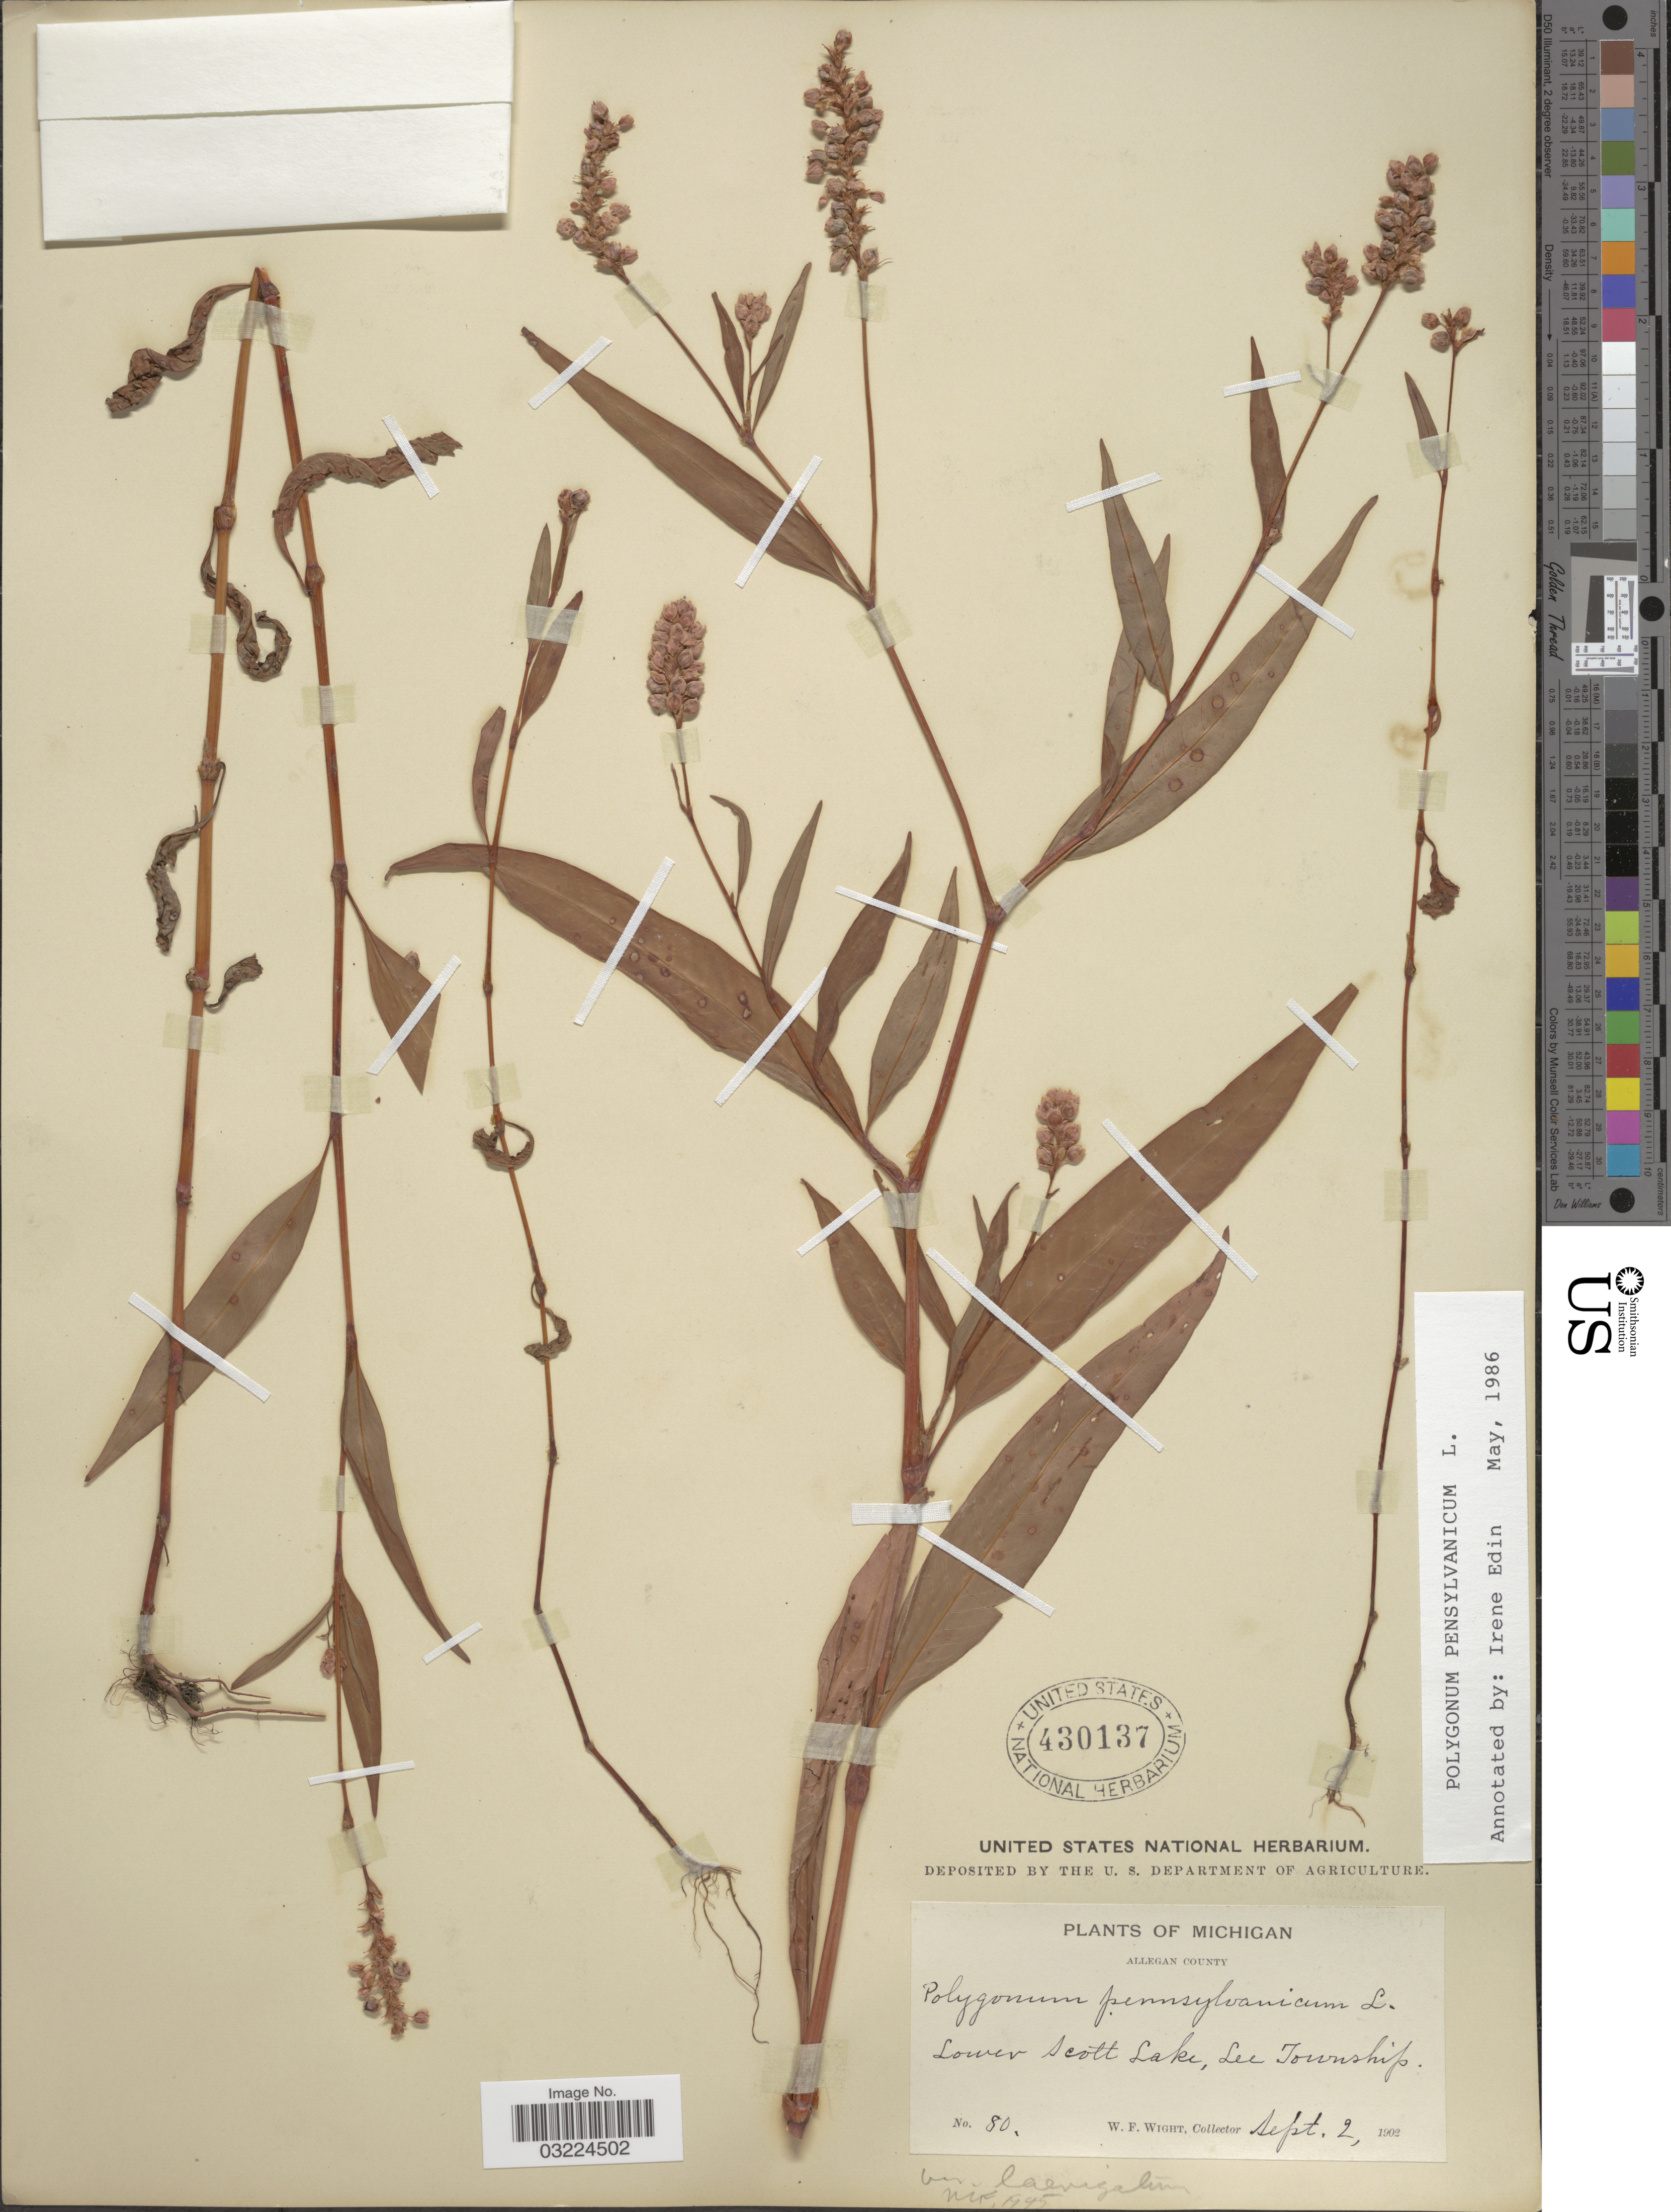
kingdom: Plantae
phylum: Tracheophyta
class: Magnoliopsida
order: Caryophyllales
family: Polygonaceae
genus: Persicaria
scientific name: Persicaria pensylvanica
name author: (L.) M. Gómez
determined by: Atha, D. E.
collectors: W. Wight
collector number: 80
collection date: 1902-09-02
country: United States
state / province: Michigan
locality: Allegan County. Lower Scott Lake, Lee Township.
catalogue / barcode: US 430137